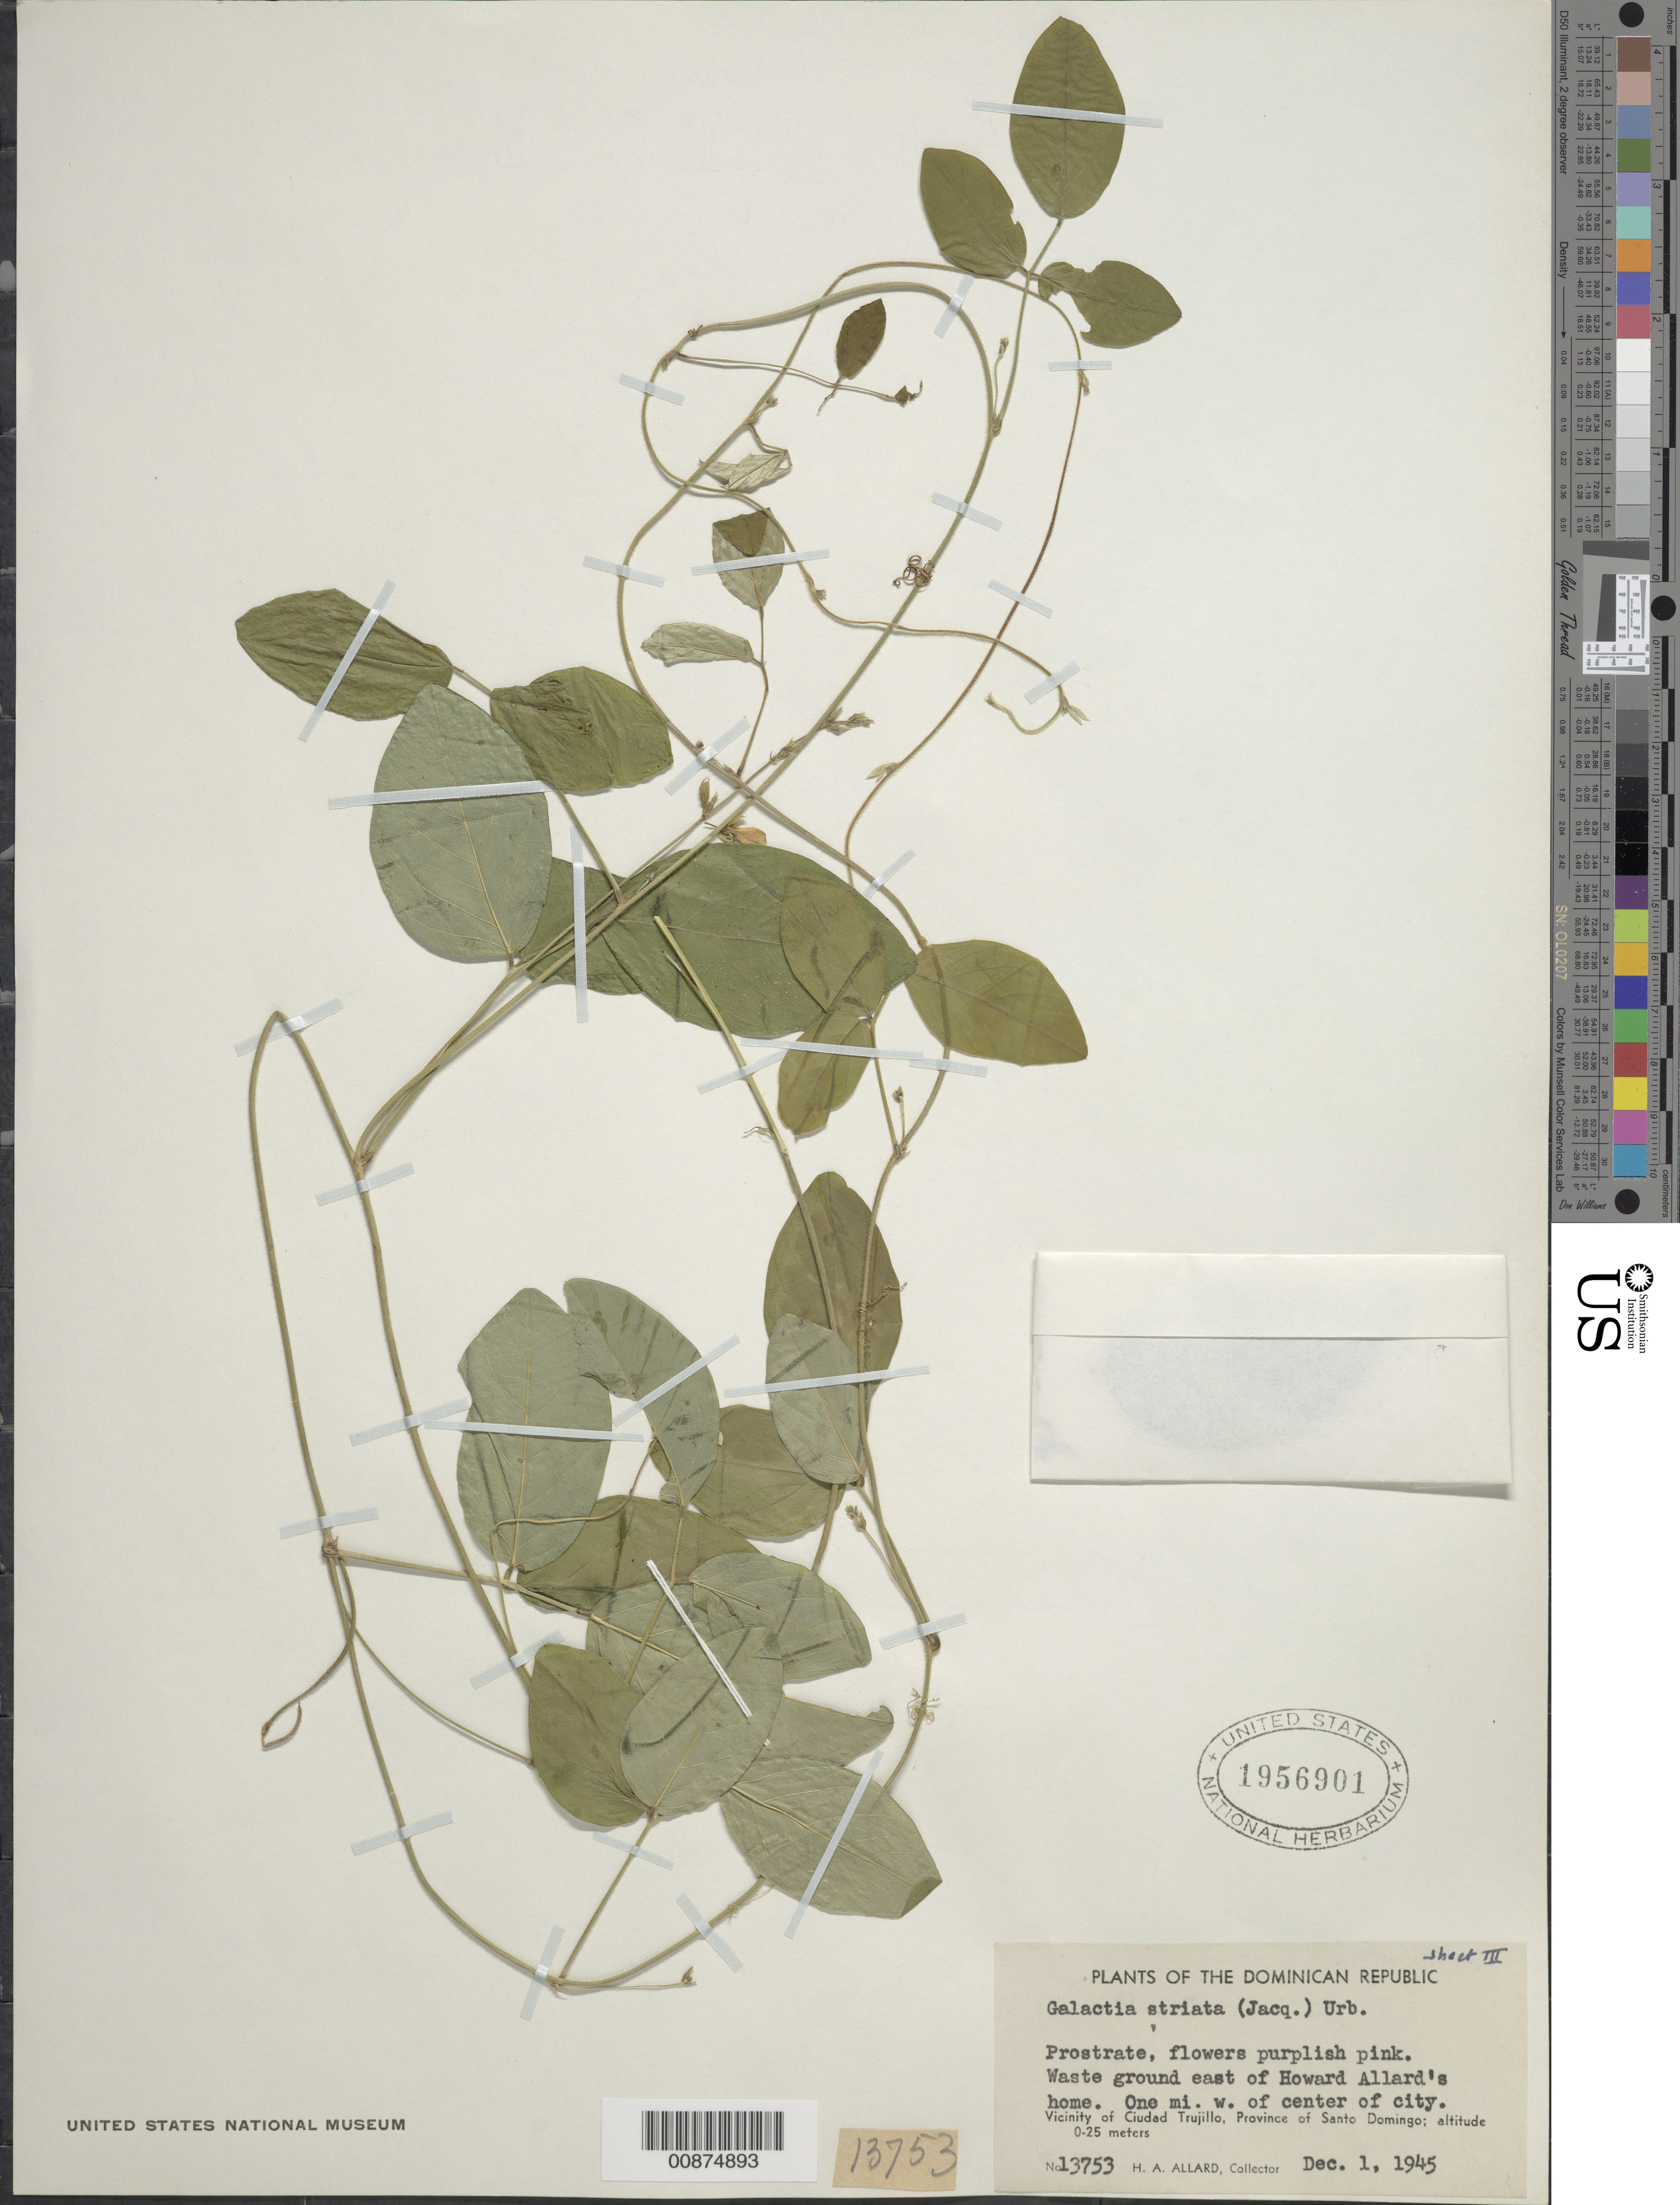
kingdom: Plantae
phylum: Tracheophyta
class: Magnoliopsida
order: Fabales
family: Fabaceae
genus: Galactia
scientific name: Galactia striata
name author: (Jacq.) Urb.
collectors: H. A. Allard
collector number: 13753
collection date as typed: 01 Dec 1945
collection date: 1945-12-01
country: Dominican Republic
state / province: Distrito Nacional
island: Hispaniola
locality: Vicinity of Ciudad Trujillo, Province of Santo Domingo (obsolete). Waste ground east of Howard Allard's home. One mi. W of center of city.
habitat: Waste ground.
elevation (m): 0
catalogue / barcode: US 1956901